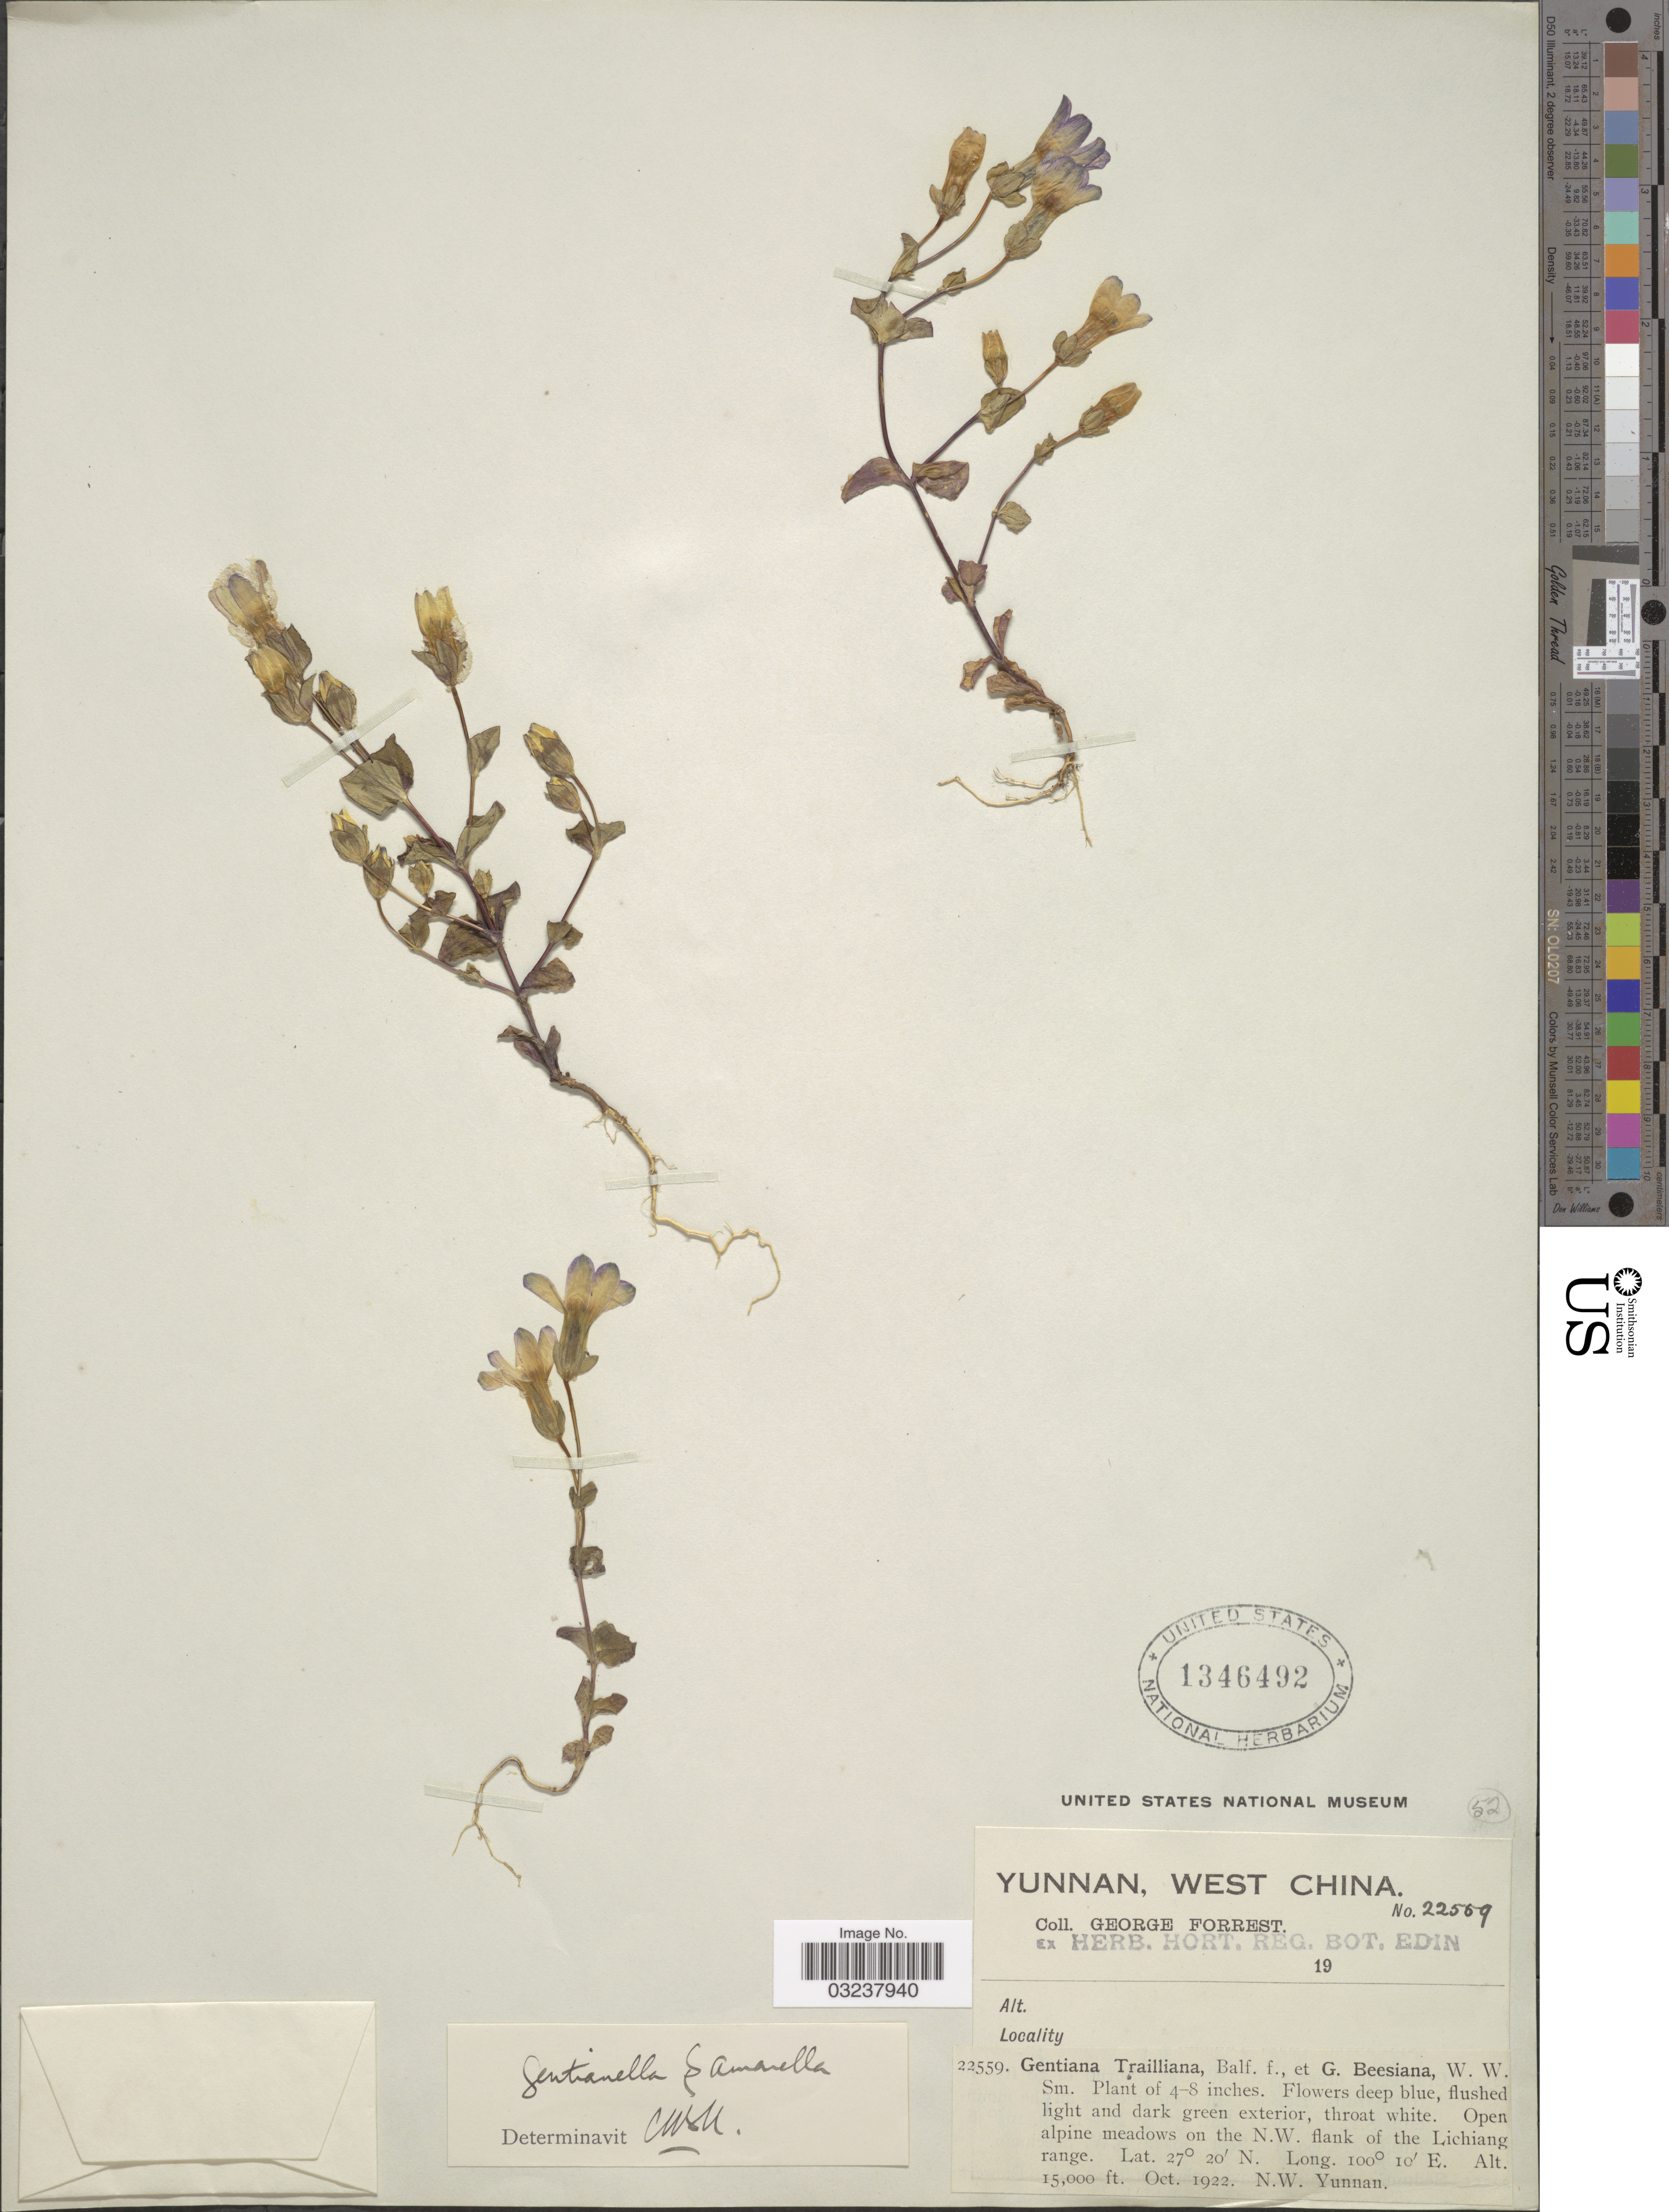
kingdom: Plantae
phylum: Tracheophyta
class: Magnoliopsida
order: Gentianales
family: Gentianaceae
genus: Gentianella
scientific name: Gentianella trailliana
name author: (Forrest) Harry Sm.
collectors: G. Forrest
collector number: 22559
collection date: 1922-10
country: China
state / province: Yunnan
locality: West China. On the N.W. flank of the Lichiang range. N. W. Yunnan.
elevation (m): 4572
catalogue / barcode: US 1346492